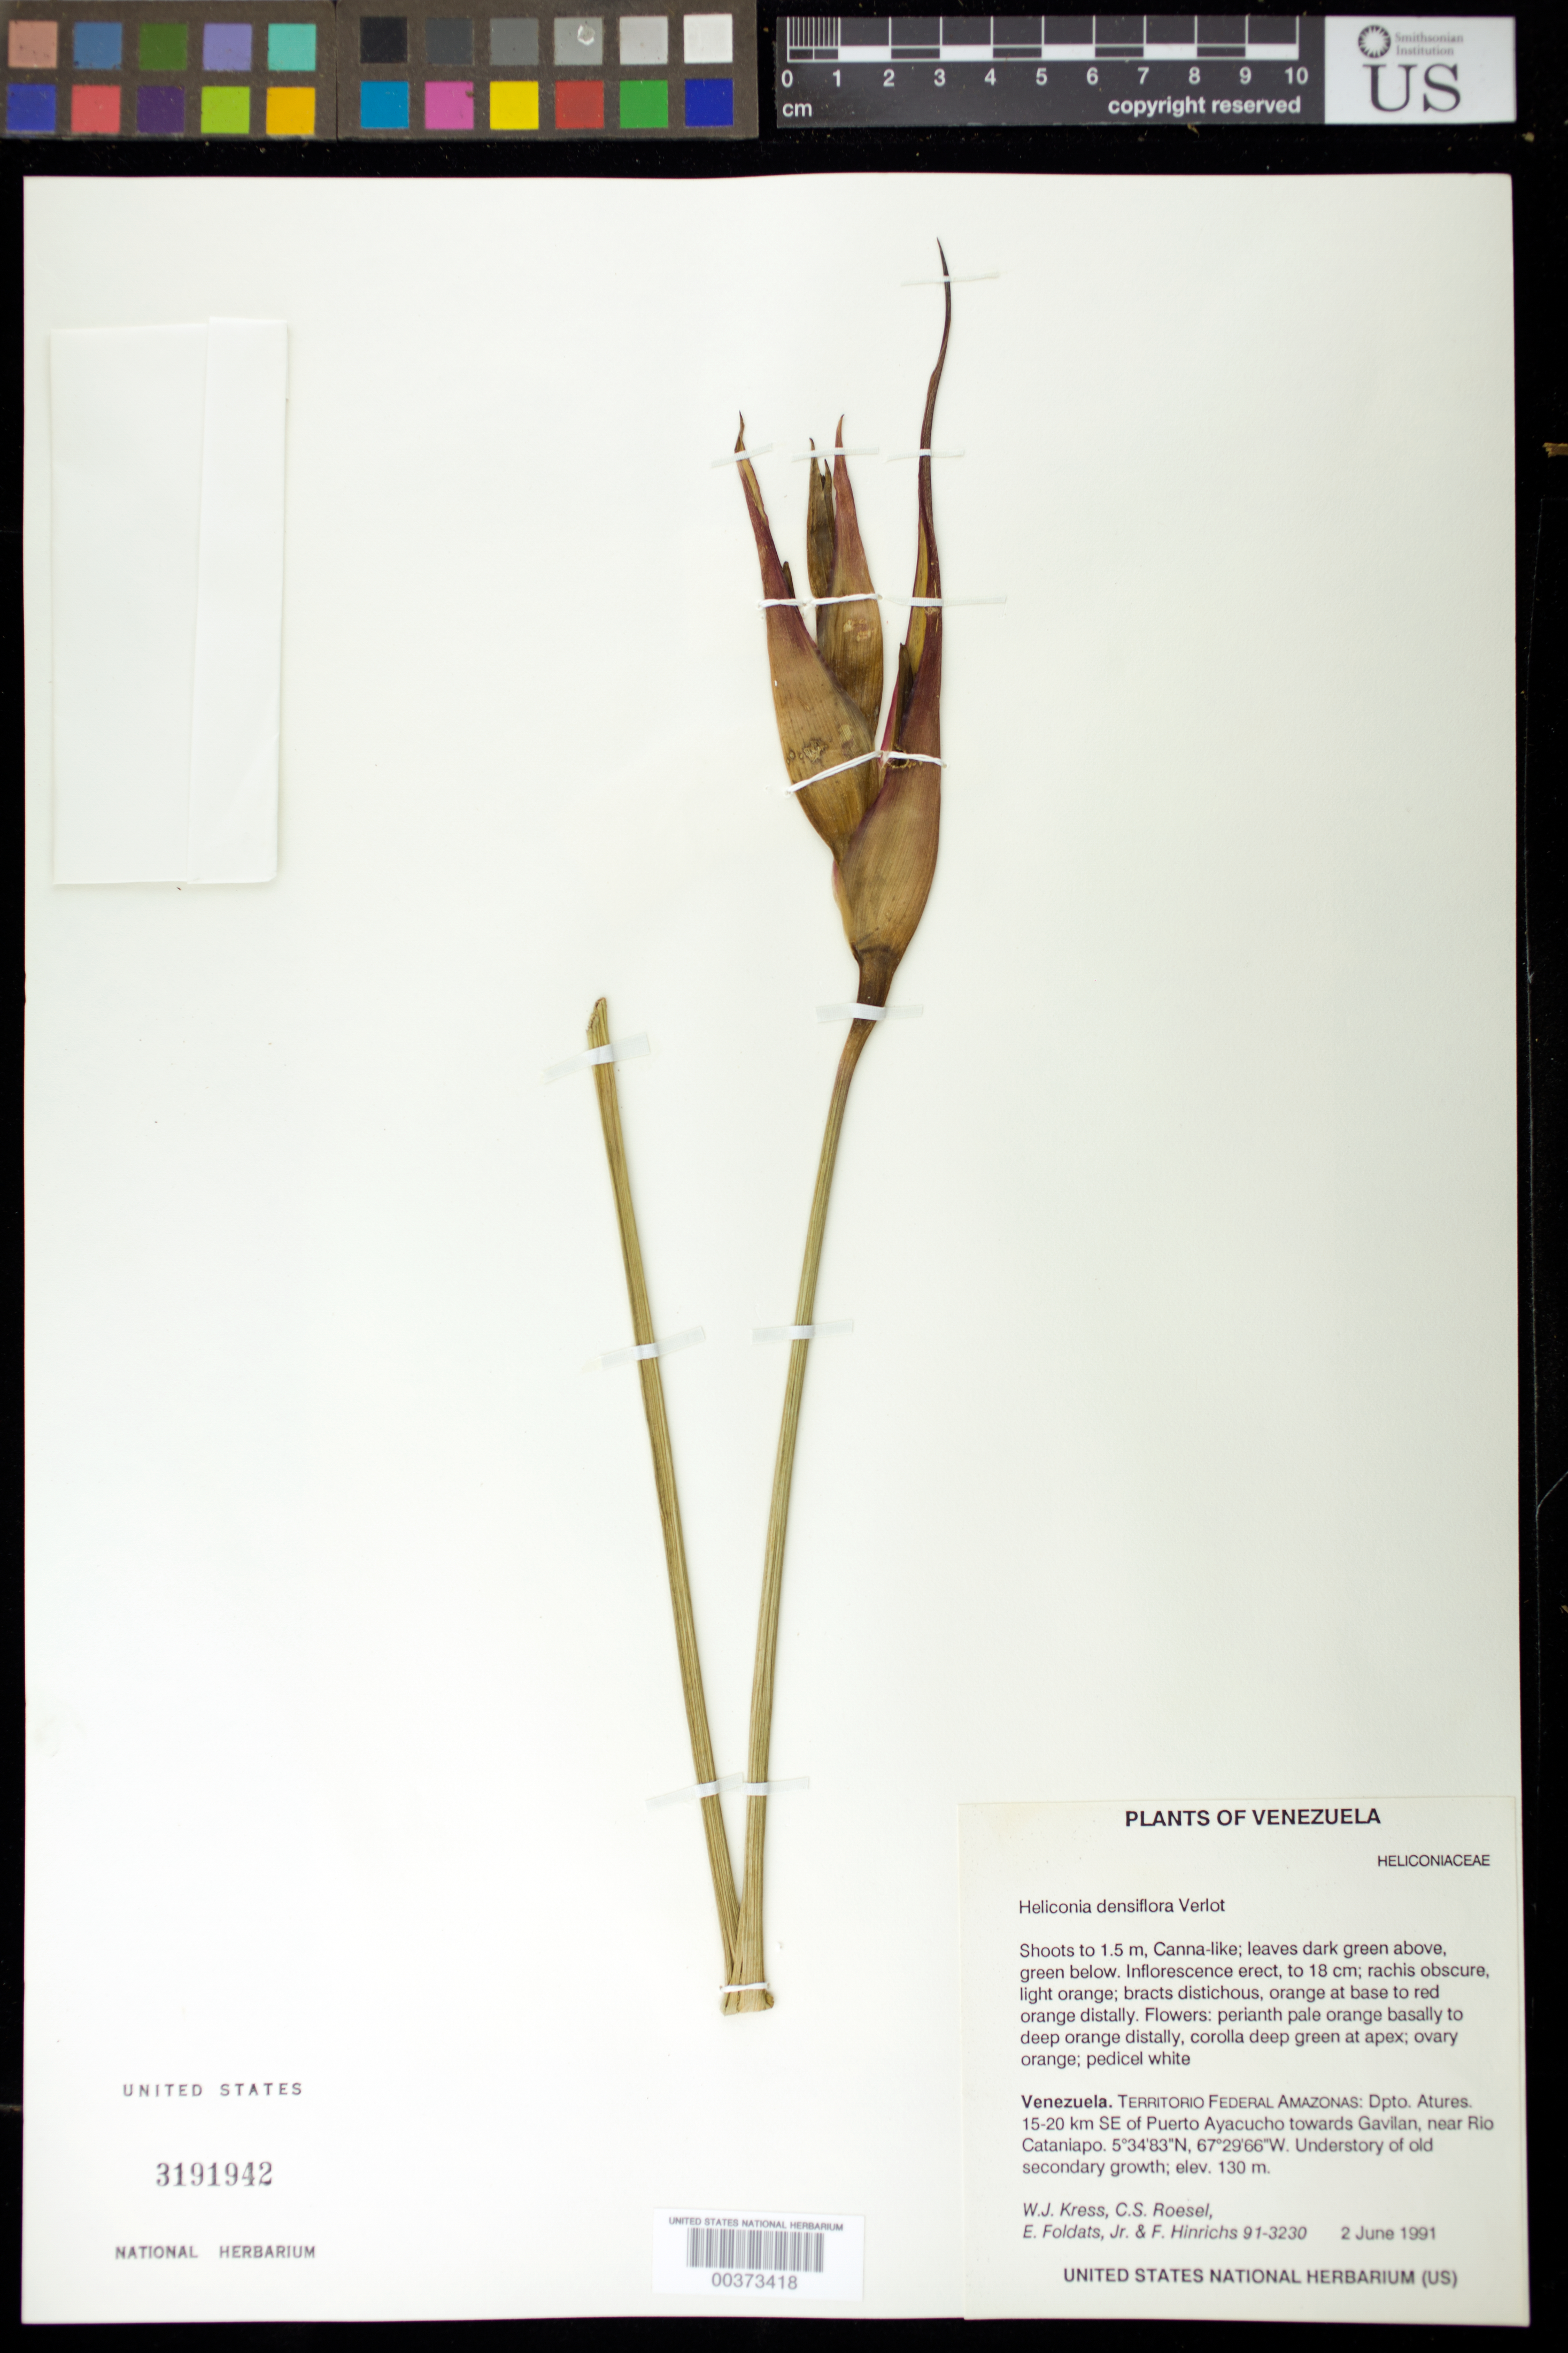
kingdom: Plantae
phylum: Tracheophyta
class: Liliopsida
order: Zingiberales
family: Heliconiaceae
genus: Heliconia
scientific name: Heliconia densiflora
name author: B. Verl.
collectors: W. J. Kress, C. S. Roesel, E. Foldats & F. Hinrichs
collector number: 91-3230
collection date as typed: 02 Jun 1991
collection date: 1991-06-02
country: Venezuela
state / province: Amazonas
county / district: Atures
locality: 15-20 km se of puerto ayacucho towards gavilan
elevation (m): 130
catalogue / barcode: US 3191942